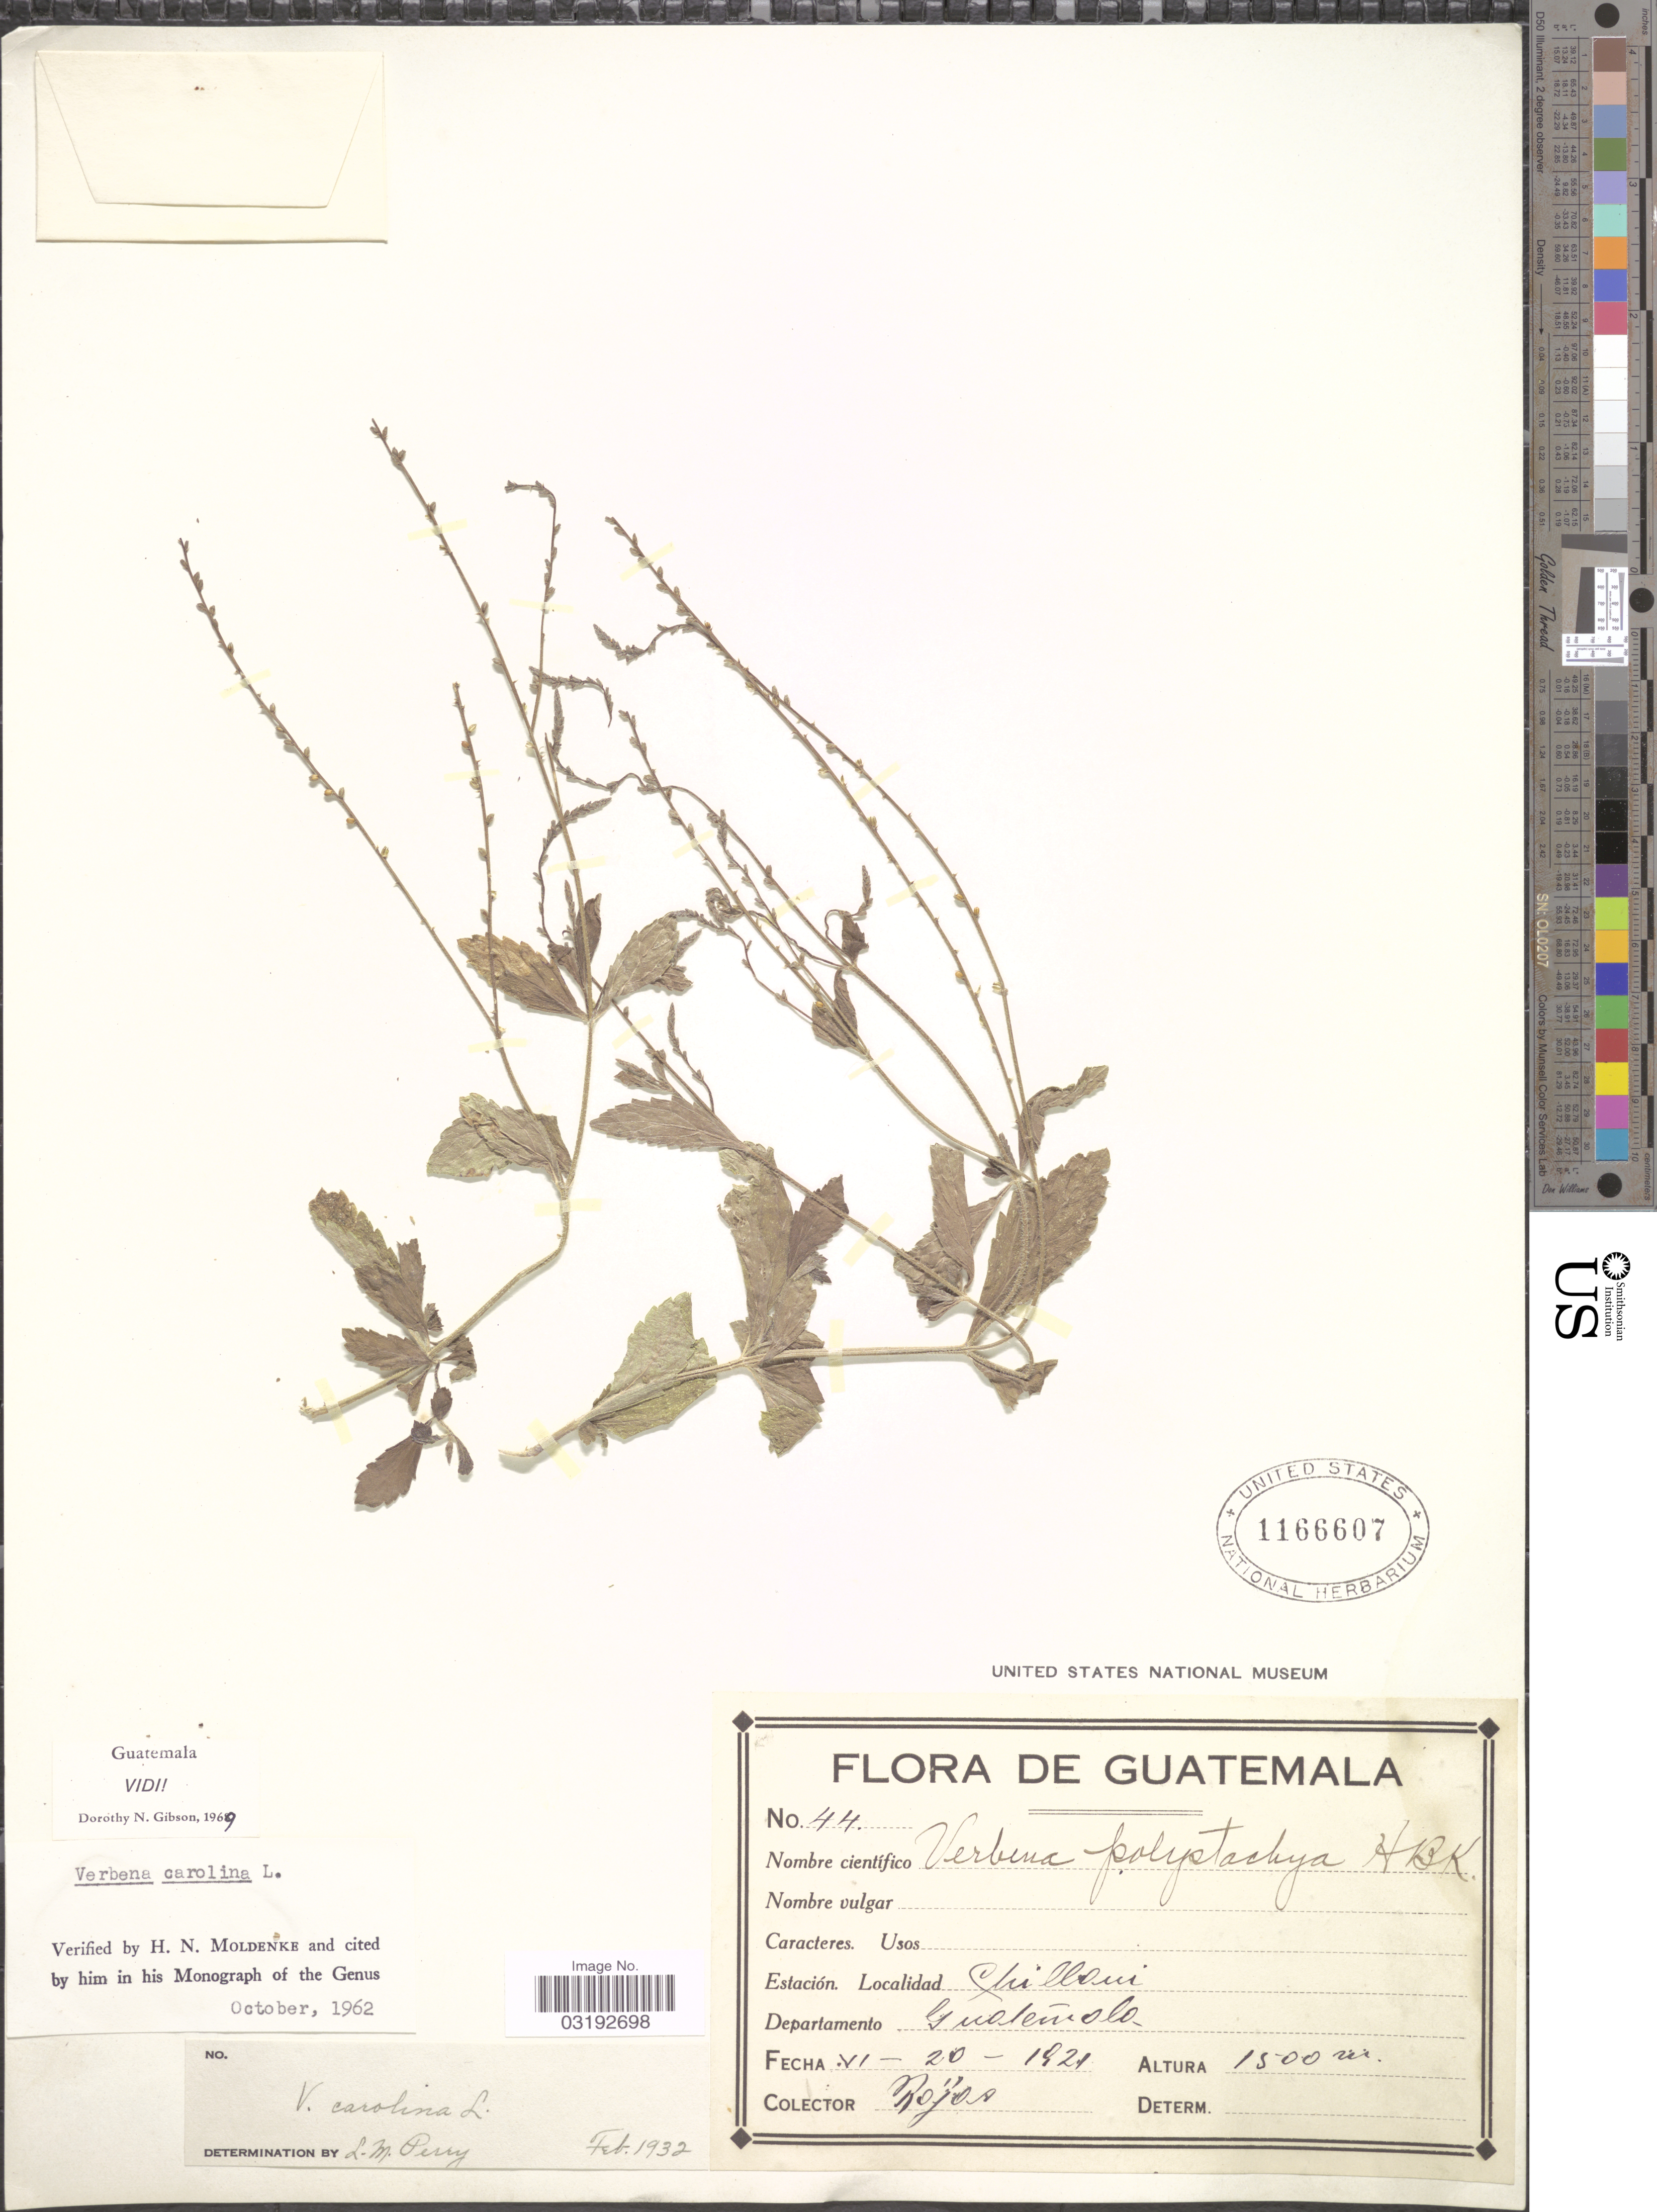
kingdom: Plantae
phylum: Tracheophyta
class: Magnoliopsida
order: Lamiales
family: Verbenaceae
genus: Verbena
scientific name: Verbena carolina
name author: L.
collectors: Rójos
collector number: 44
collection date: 1921-06-20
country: Guatemala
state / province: Guatemala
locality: Chillani. Departamento Guatemala.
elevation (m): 1500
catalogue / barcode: US 1166607